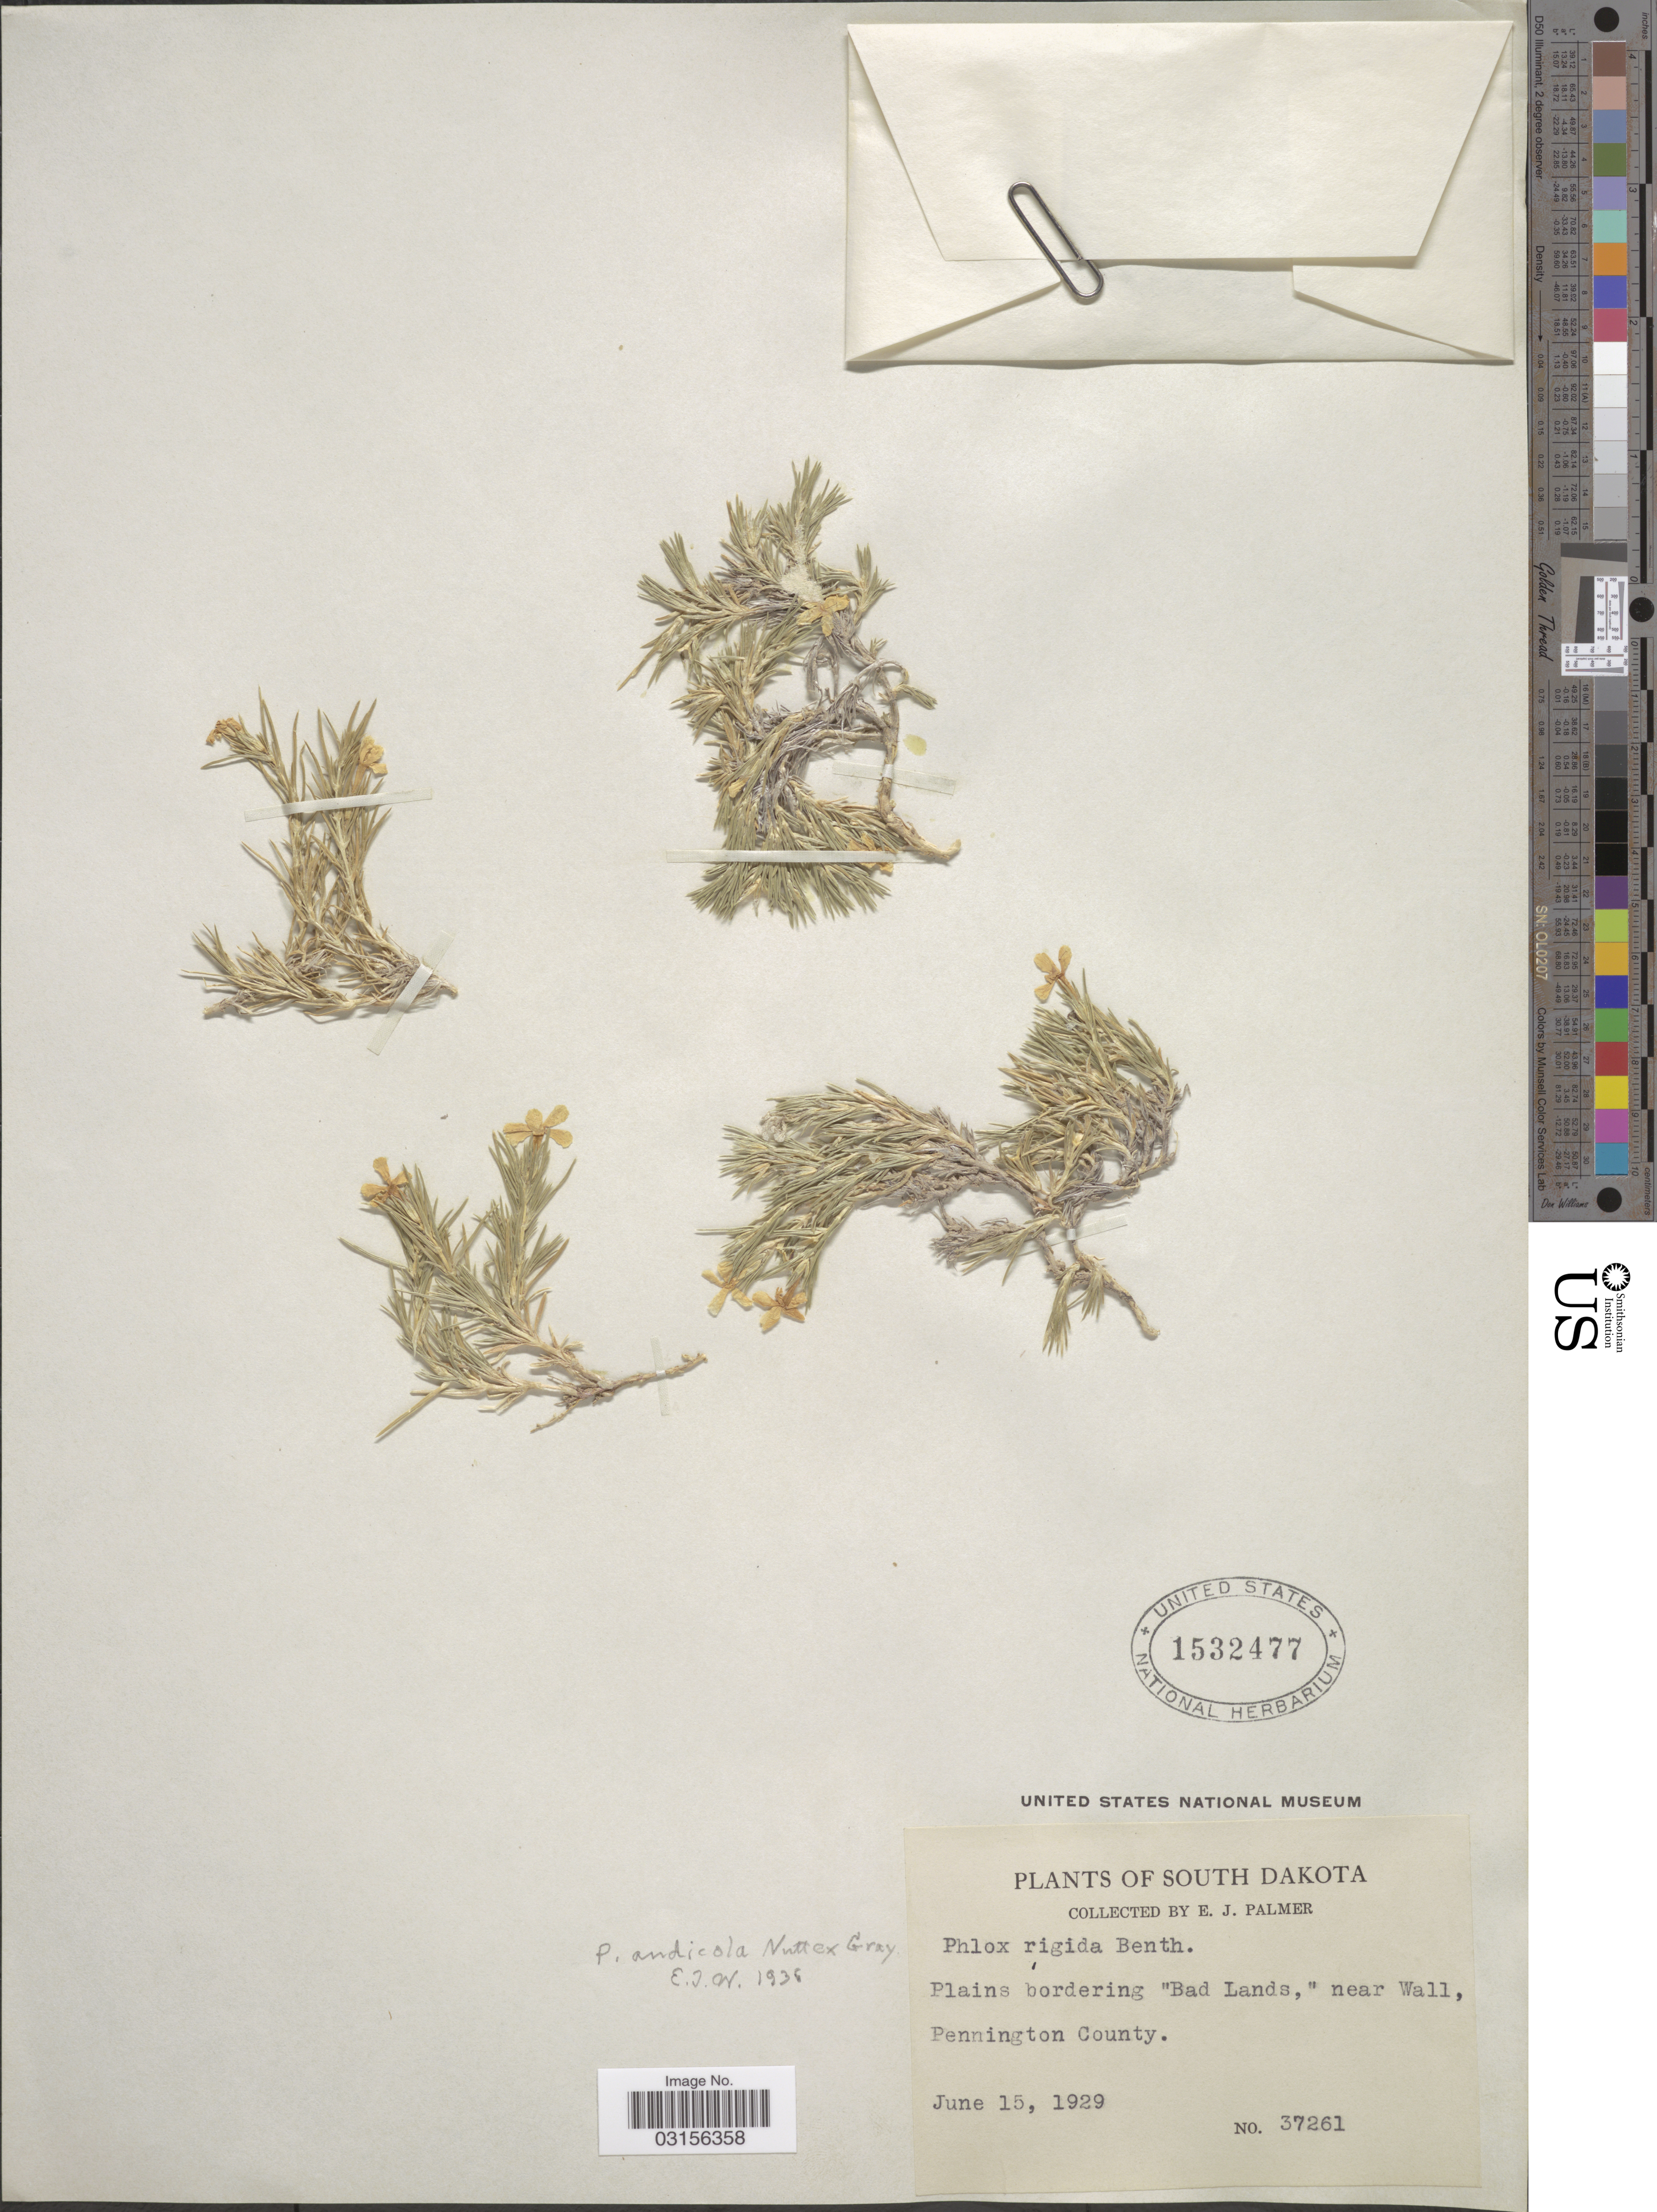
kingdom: Plantae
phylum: Tracheophyta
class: Magnoliopsida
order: Ericales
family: Polemoniaceae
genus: Phlox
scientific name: Phlox andicola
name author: (Britton) E.E. Nelson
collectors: E. J. Palmer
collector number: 37261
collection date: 1929-06-15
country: United States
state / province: South Dakota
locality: Plains bordering "Bad Lands," near Wall, Pennington County.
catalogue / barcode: US 1532477